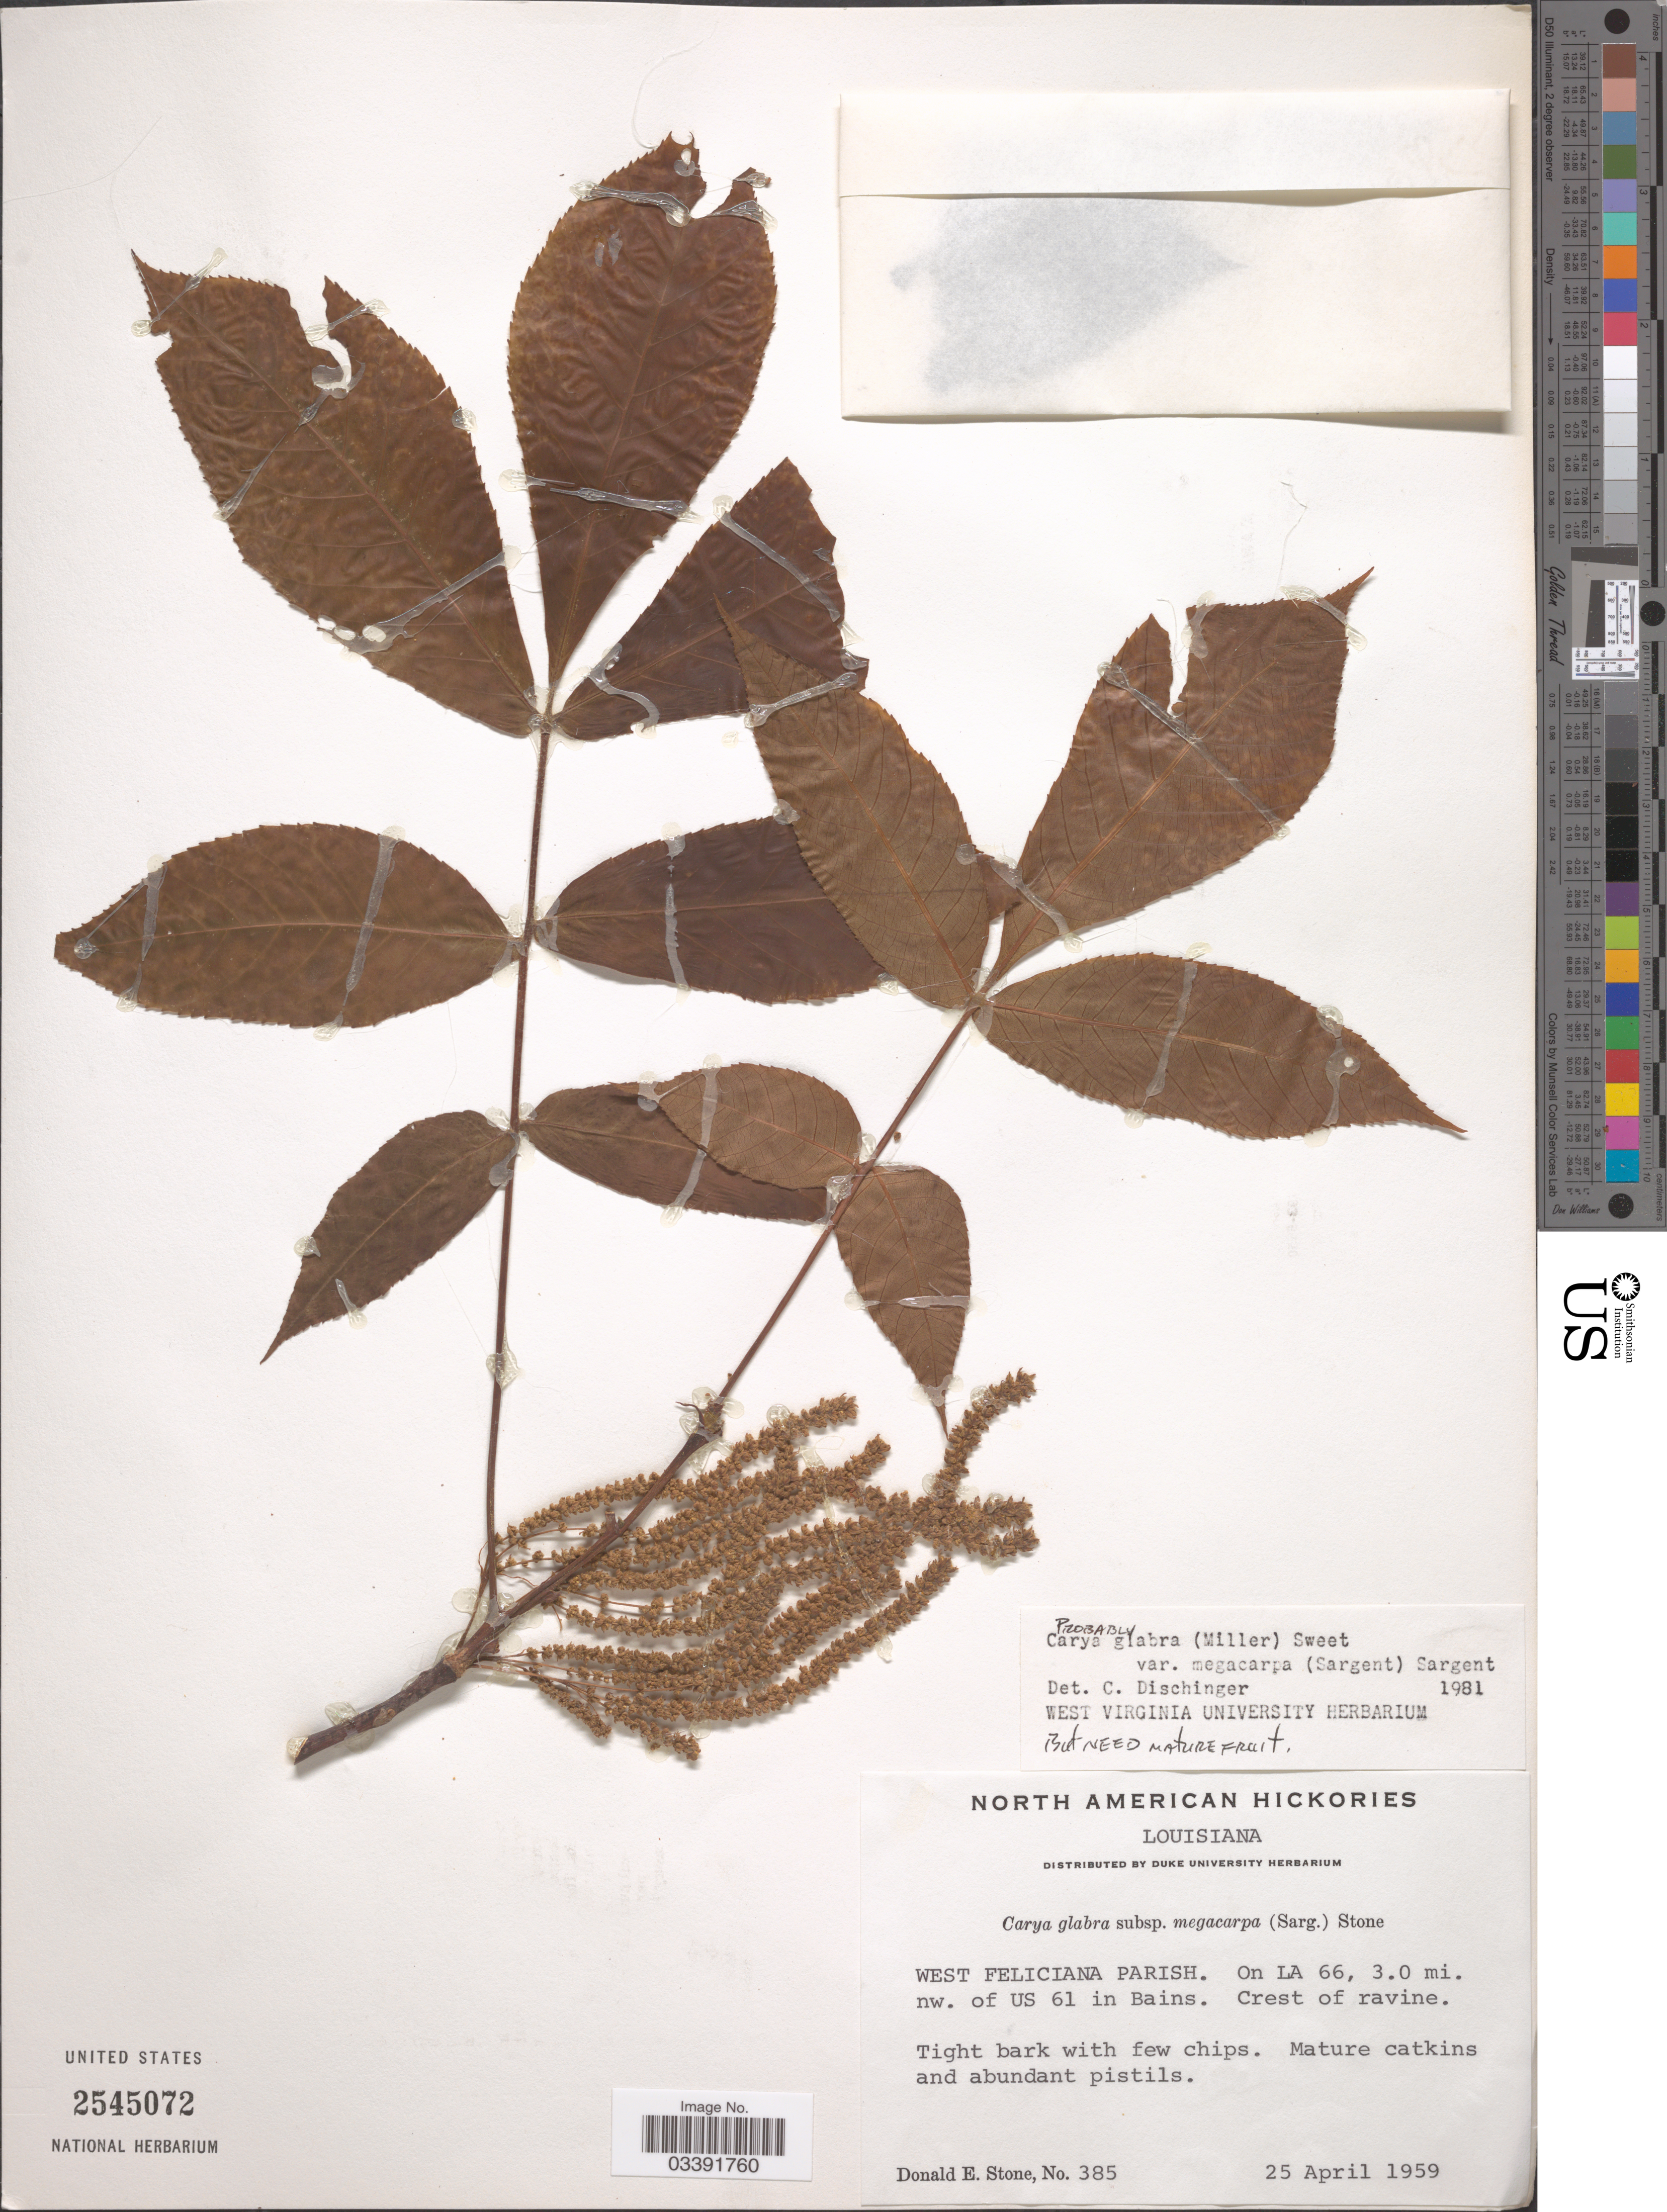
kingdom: Plantae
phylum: Tracheophyta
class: Magnoliopsida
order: Fagales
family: Juglandaceae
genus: Carya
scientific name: Carya glabra var. megacarpa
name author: (Sarg.) Sarg.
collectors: D. Stone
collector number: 385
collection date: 1959-04-25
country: United States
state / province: Louisiana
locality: West Feliciana Parish. On LA 66, 3.0 mi. nw. of US 61 in Bains.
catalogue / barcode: US 2545072